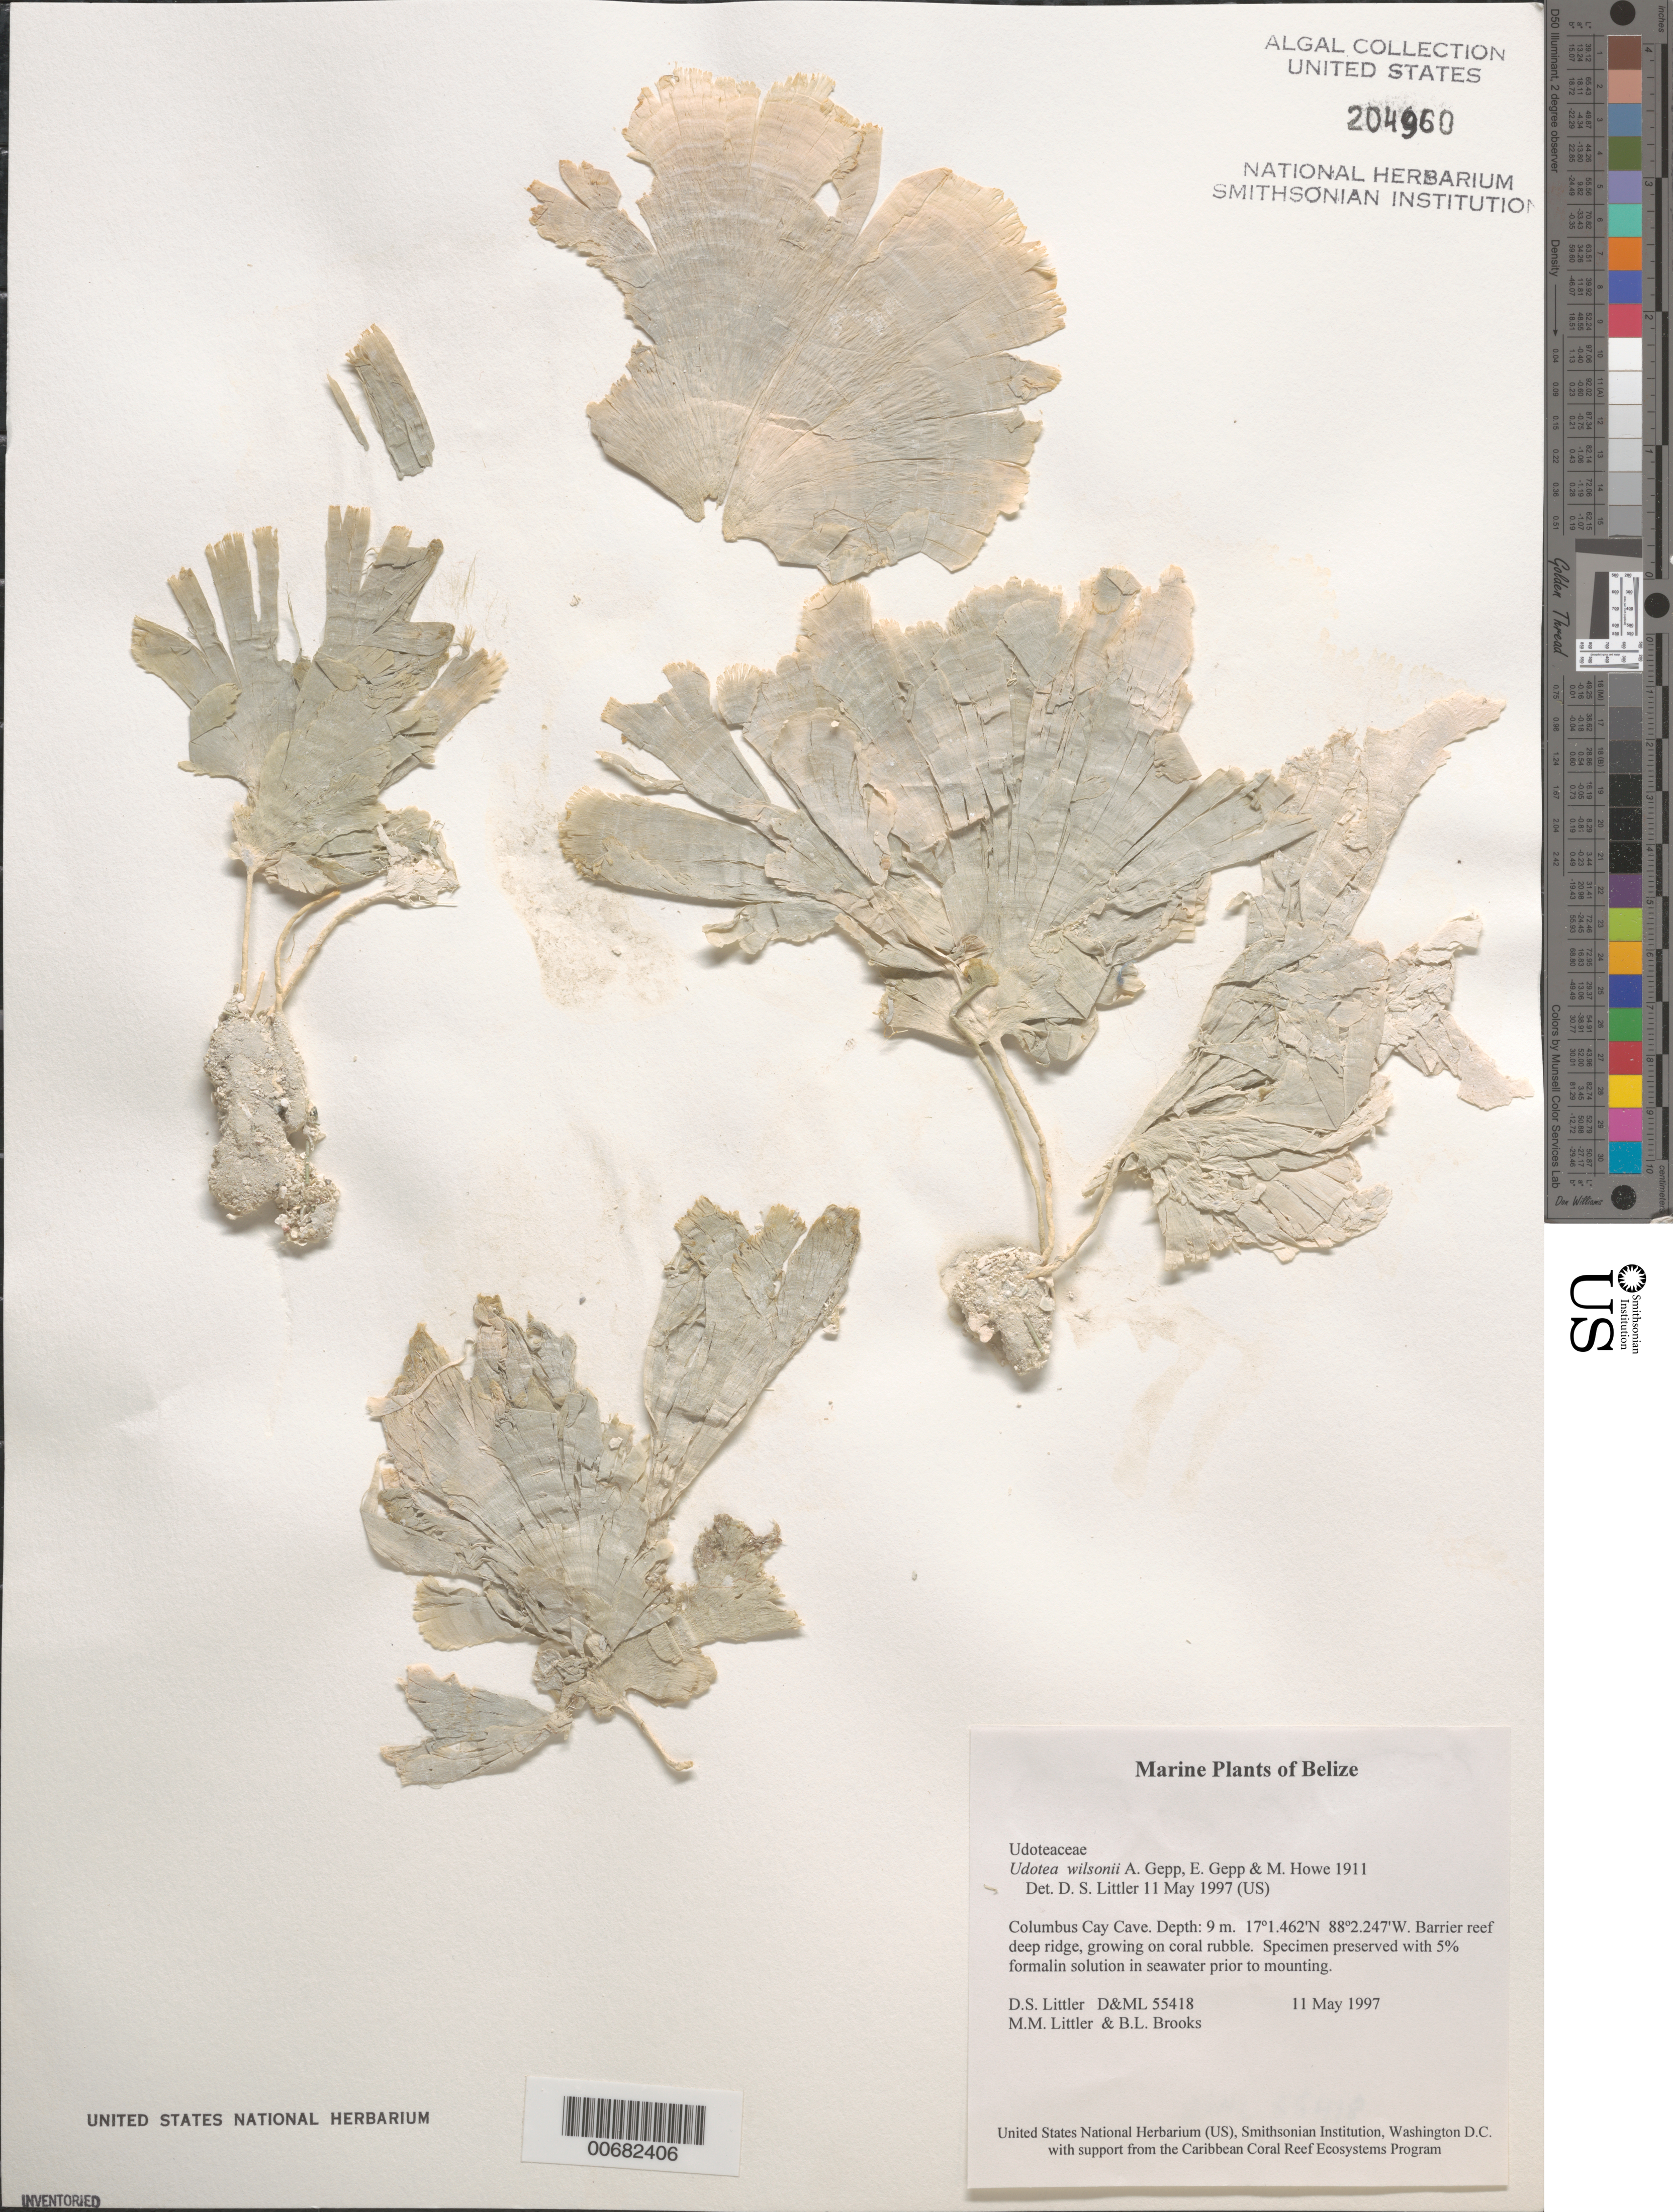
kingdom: Plantae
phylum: Chlorophyta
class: Ulvophyceae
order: Bryopsidales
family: Udoteaceae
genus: Udotea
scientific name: Udotea wilsonii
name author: A. Gepp et al. in A. Gepp & E. Gepp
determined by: Littler, D. S.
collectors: D. S. Littler, M. M. Littler & B. Brooks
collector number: D&ML 55418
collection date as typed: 11 May 1997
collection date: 1997-05-11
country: Belize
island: Columbus Cay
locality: Columbus Cay Cave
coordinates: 17 1.462' N, 88 2.247' W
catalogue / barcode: US 204960